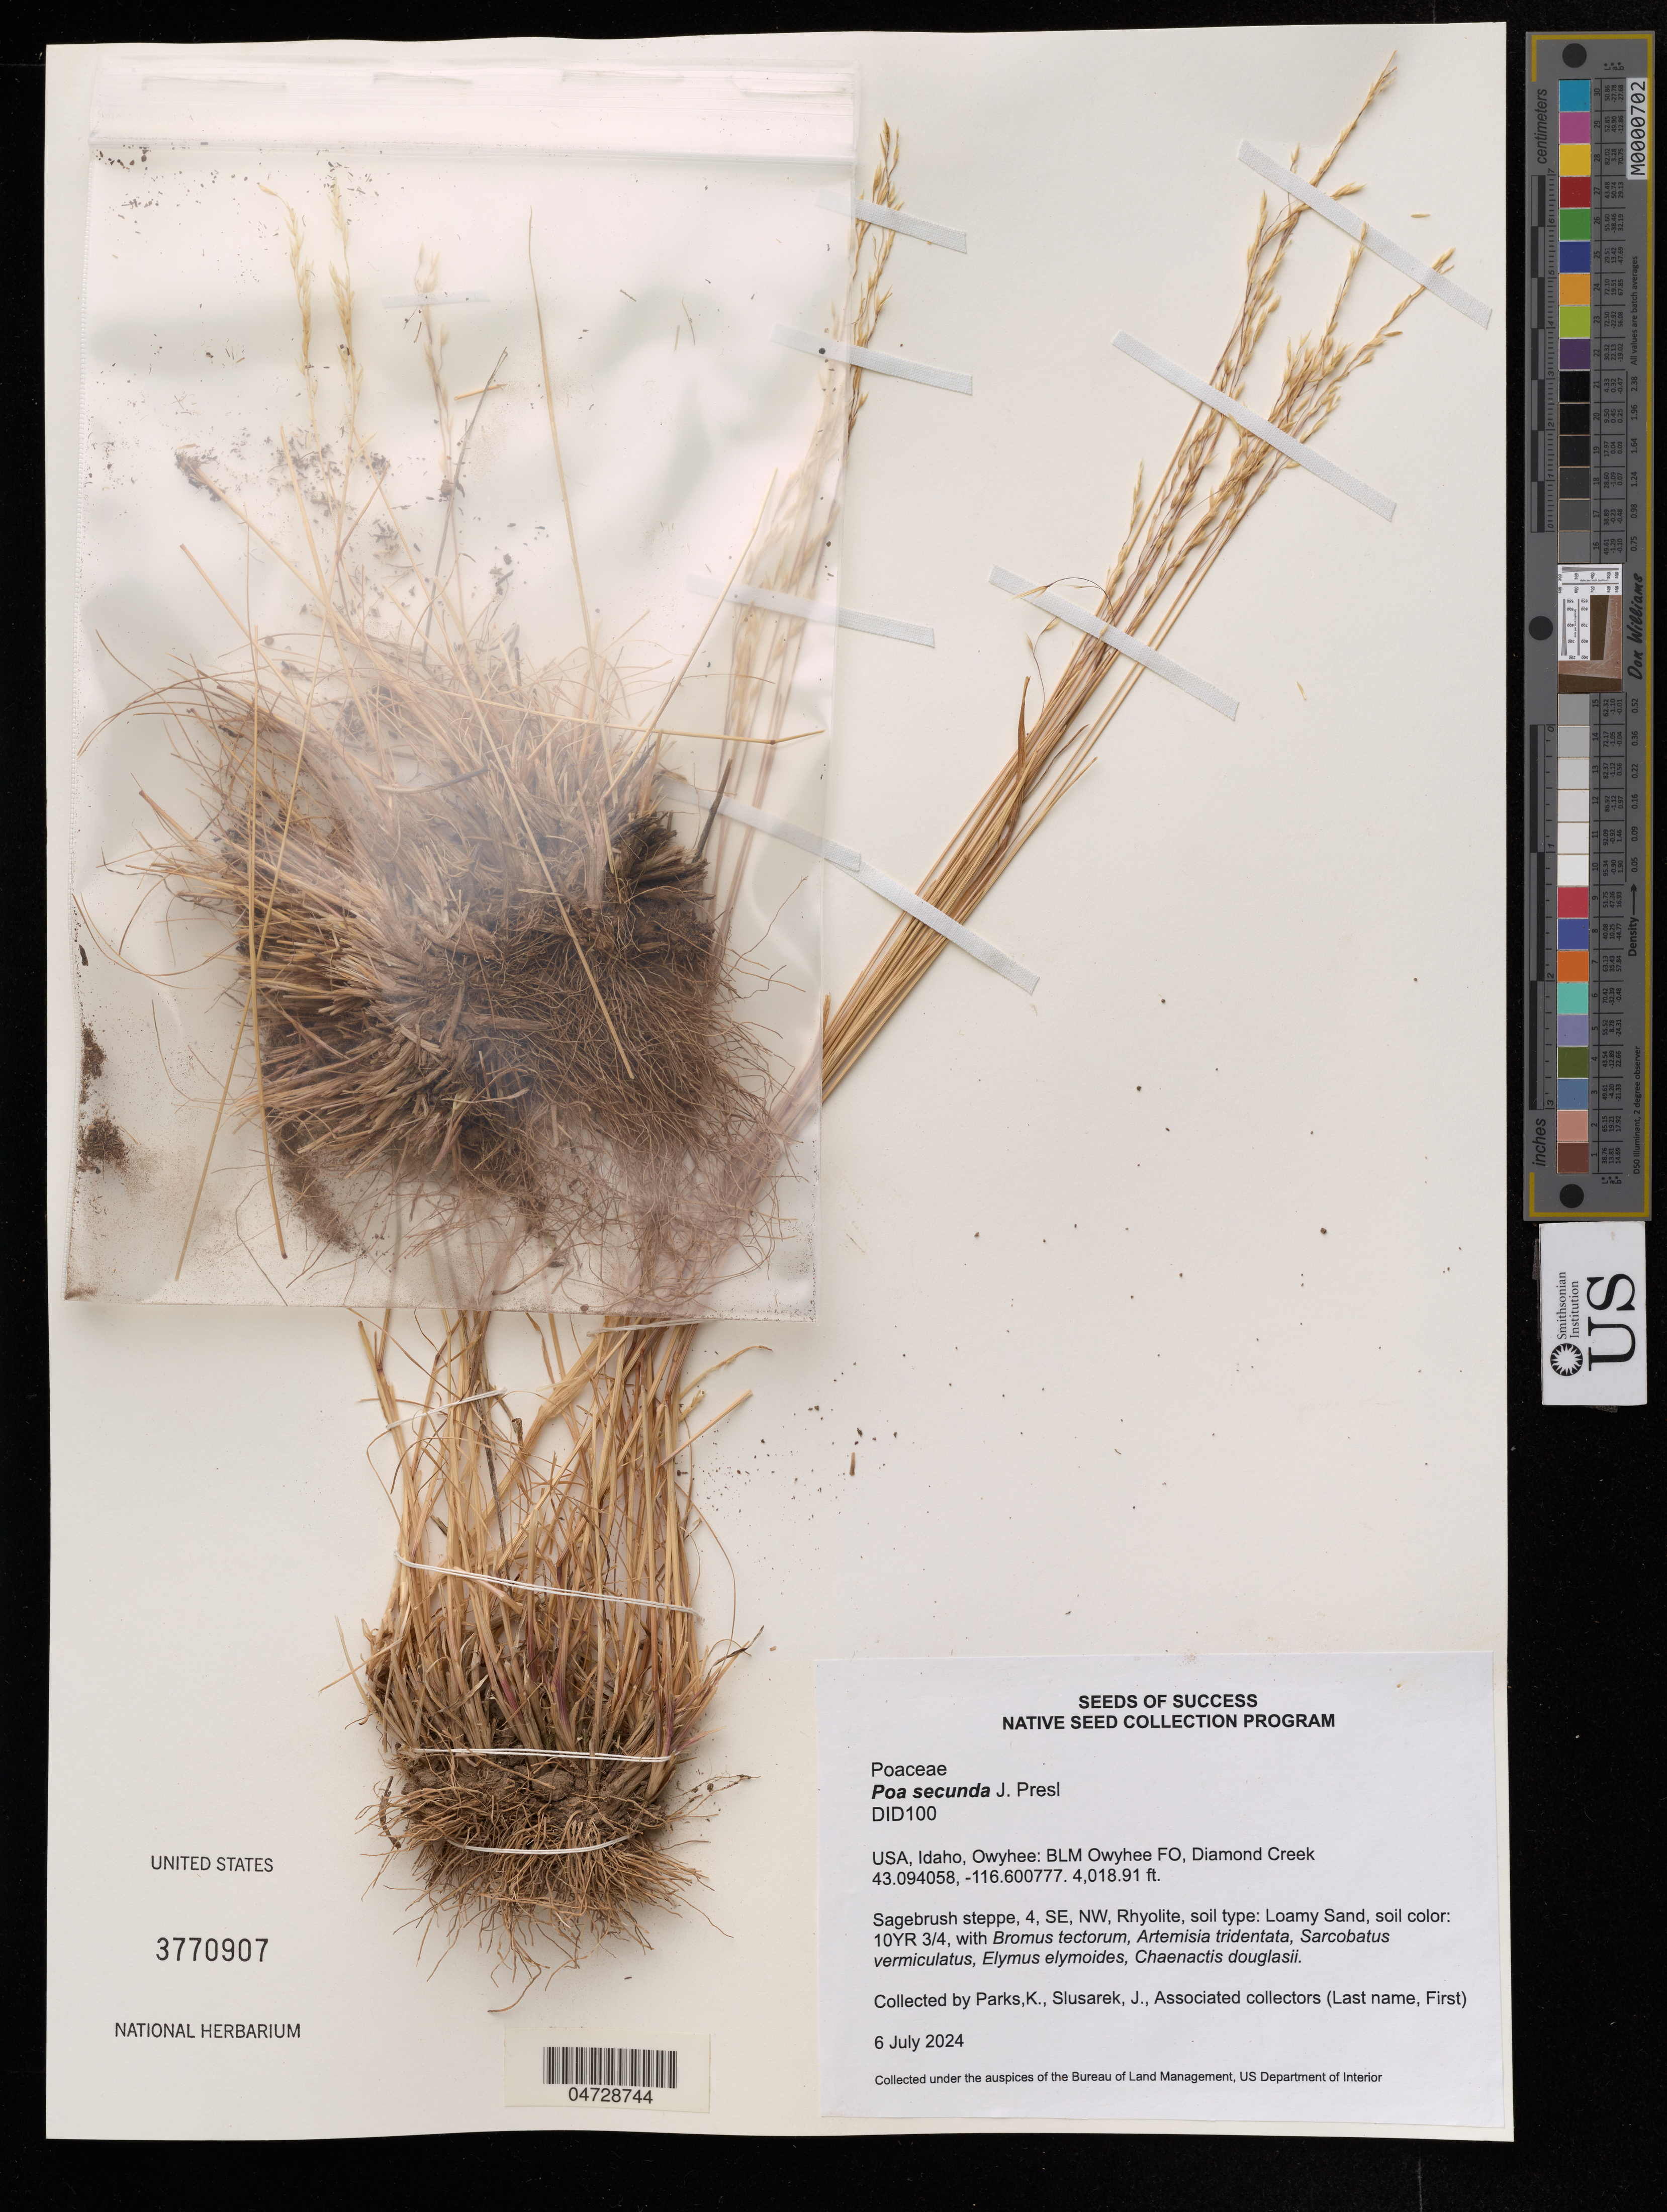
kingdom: Plantae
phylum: Tracheophyta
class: Liliopsida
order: Poales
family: Poaceae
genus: Poa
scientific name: Poa secunda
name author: J. Presl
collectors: K. Parks & J. Slusarek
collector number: DID100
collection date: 2024-07-06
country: United States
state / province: Idaho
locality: Owyhee: BLM Owyhee FO, Diamond Creek.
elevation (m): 1224.96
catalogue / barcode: US 3770907